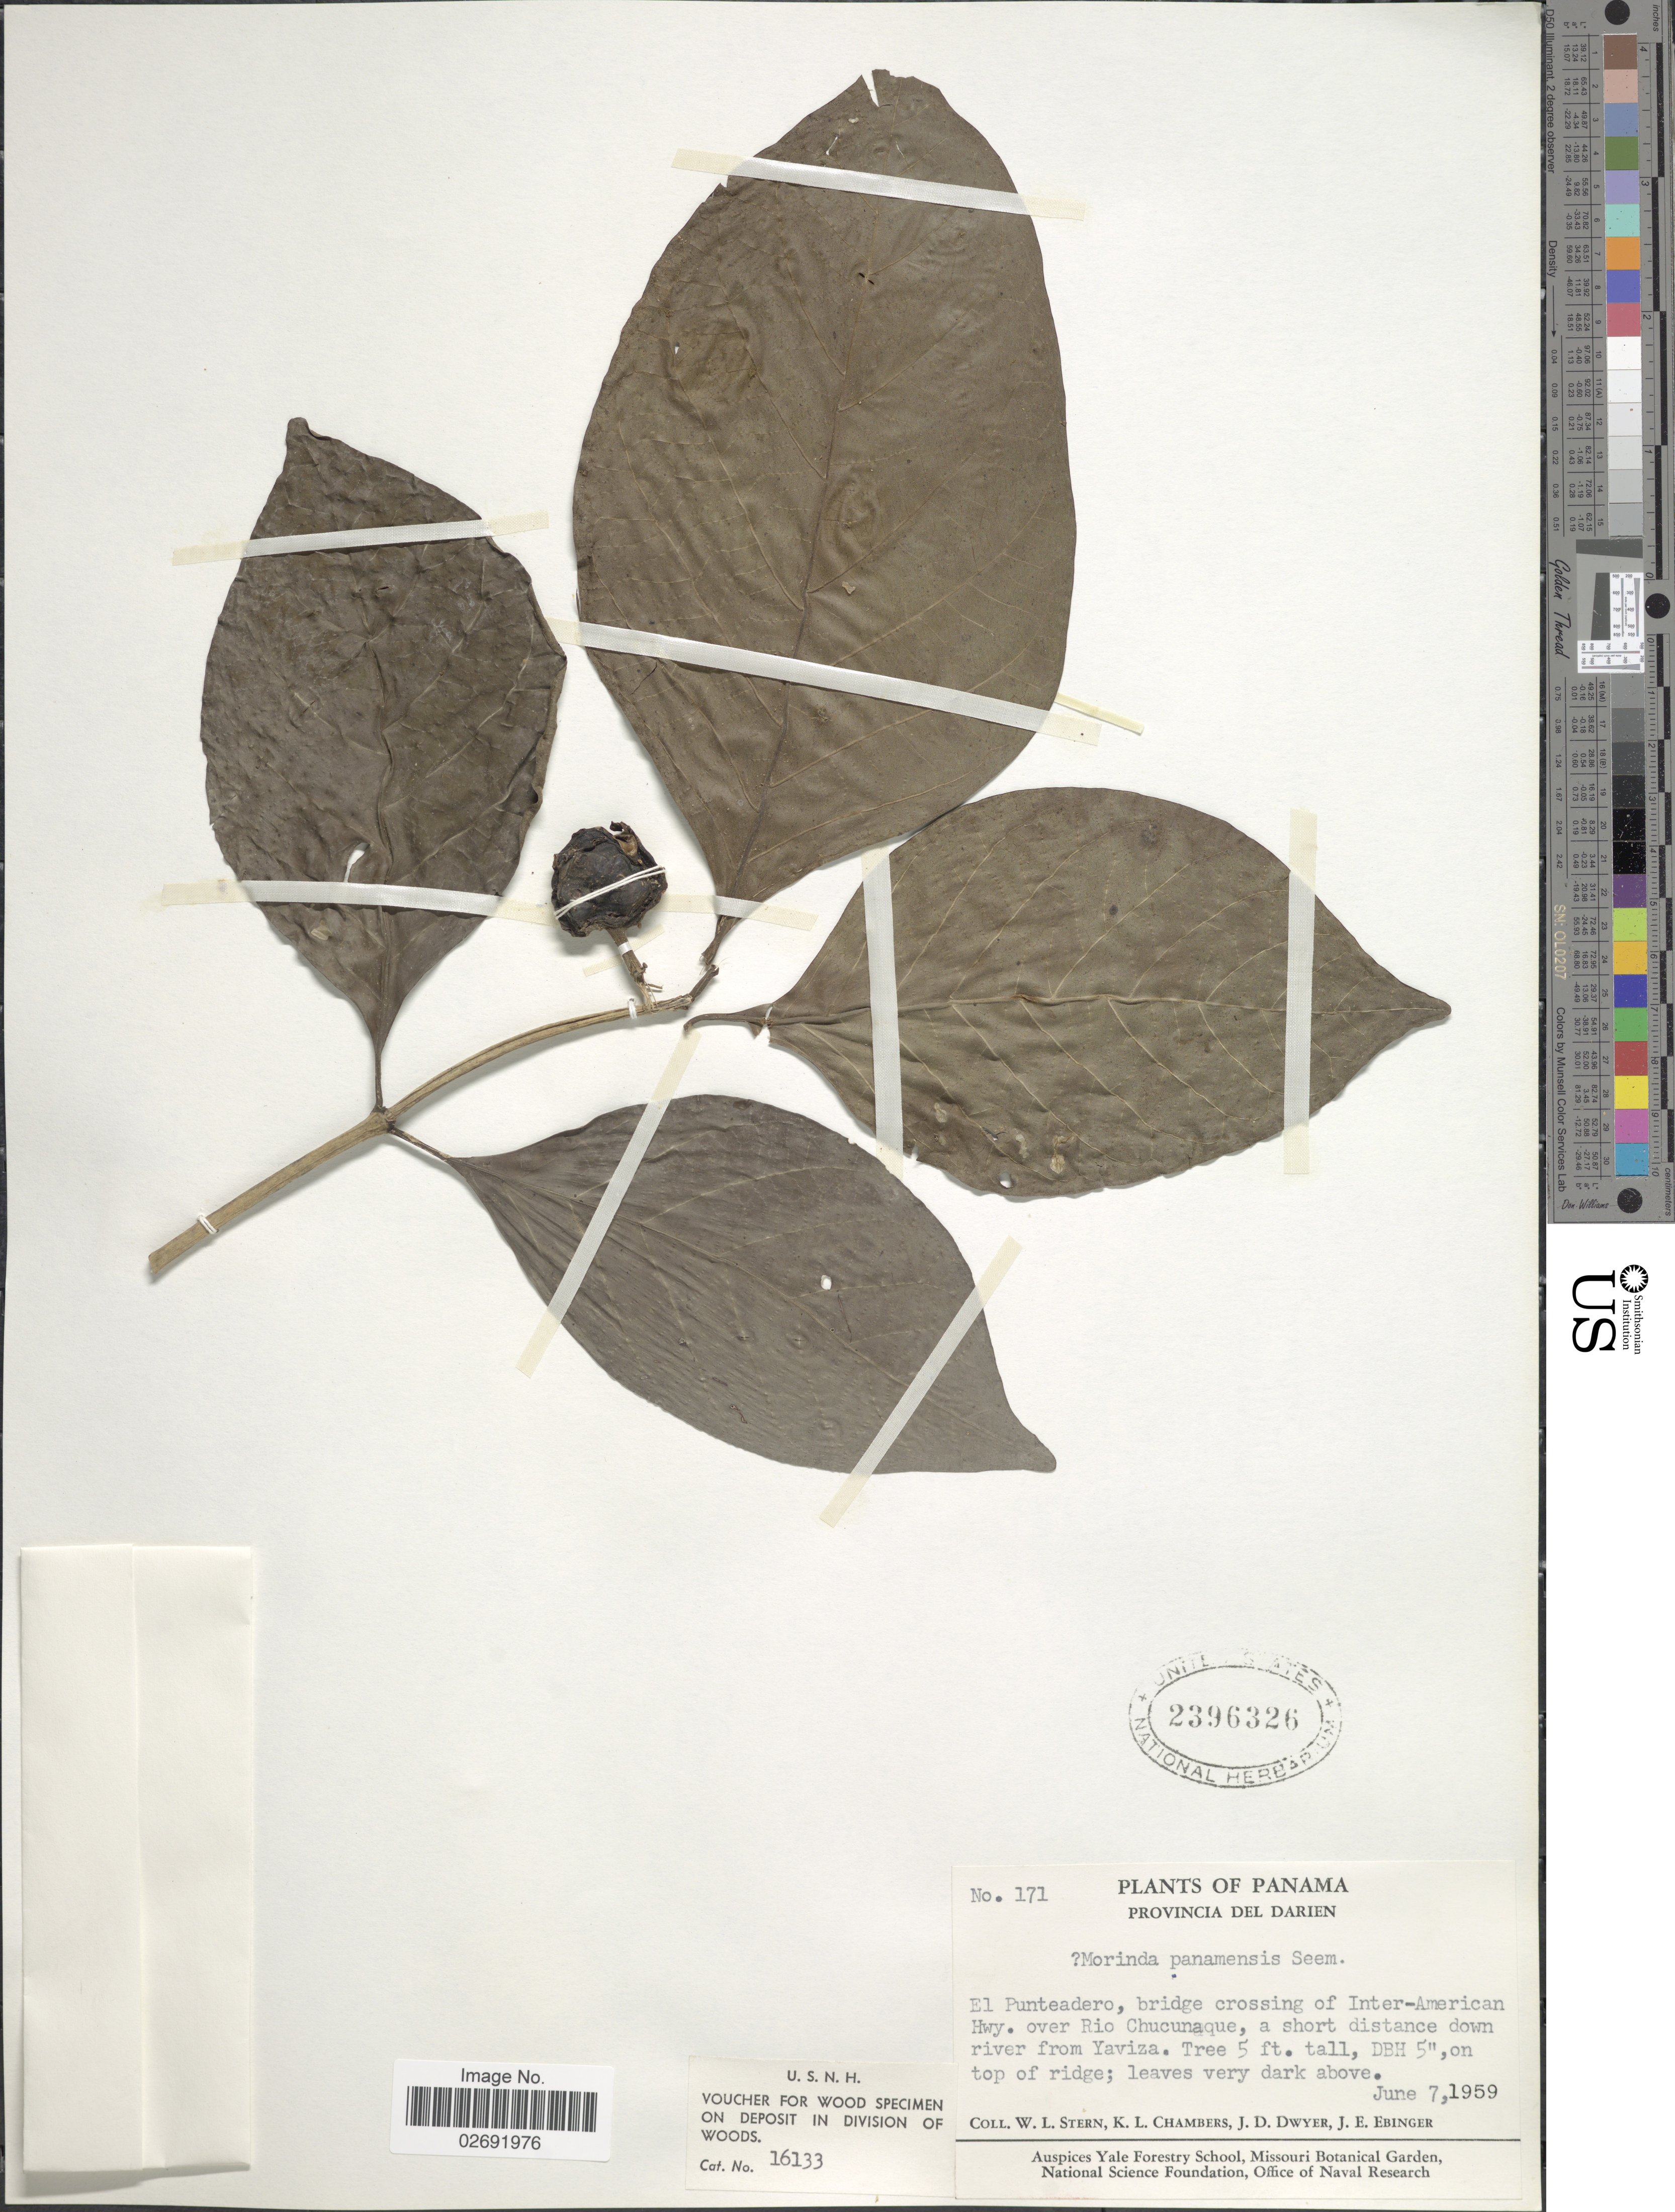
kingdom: Plantae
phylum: Tracheophyta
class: Magnoliopsida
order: Gentianales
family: Rubiaceae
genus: Morinda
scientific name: Morinda panamensis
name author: Seem.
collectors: W. L. Stern, K. Chambers, J. D. Dwyer & J. Ebinger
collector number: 171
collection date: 1959-06-07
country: Panama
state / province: Darién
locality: El Punteadero, bridge crossing of Inter-American Hwy. over Rio Chucunaque, a short distancce down river from Yaviza, on top of ridge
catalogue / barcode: US 2396326